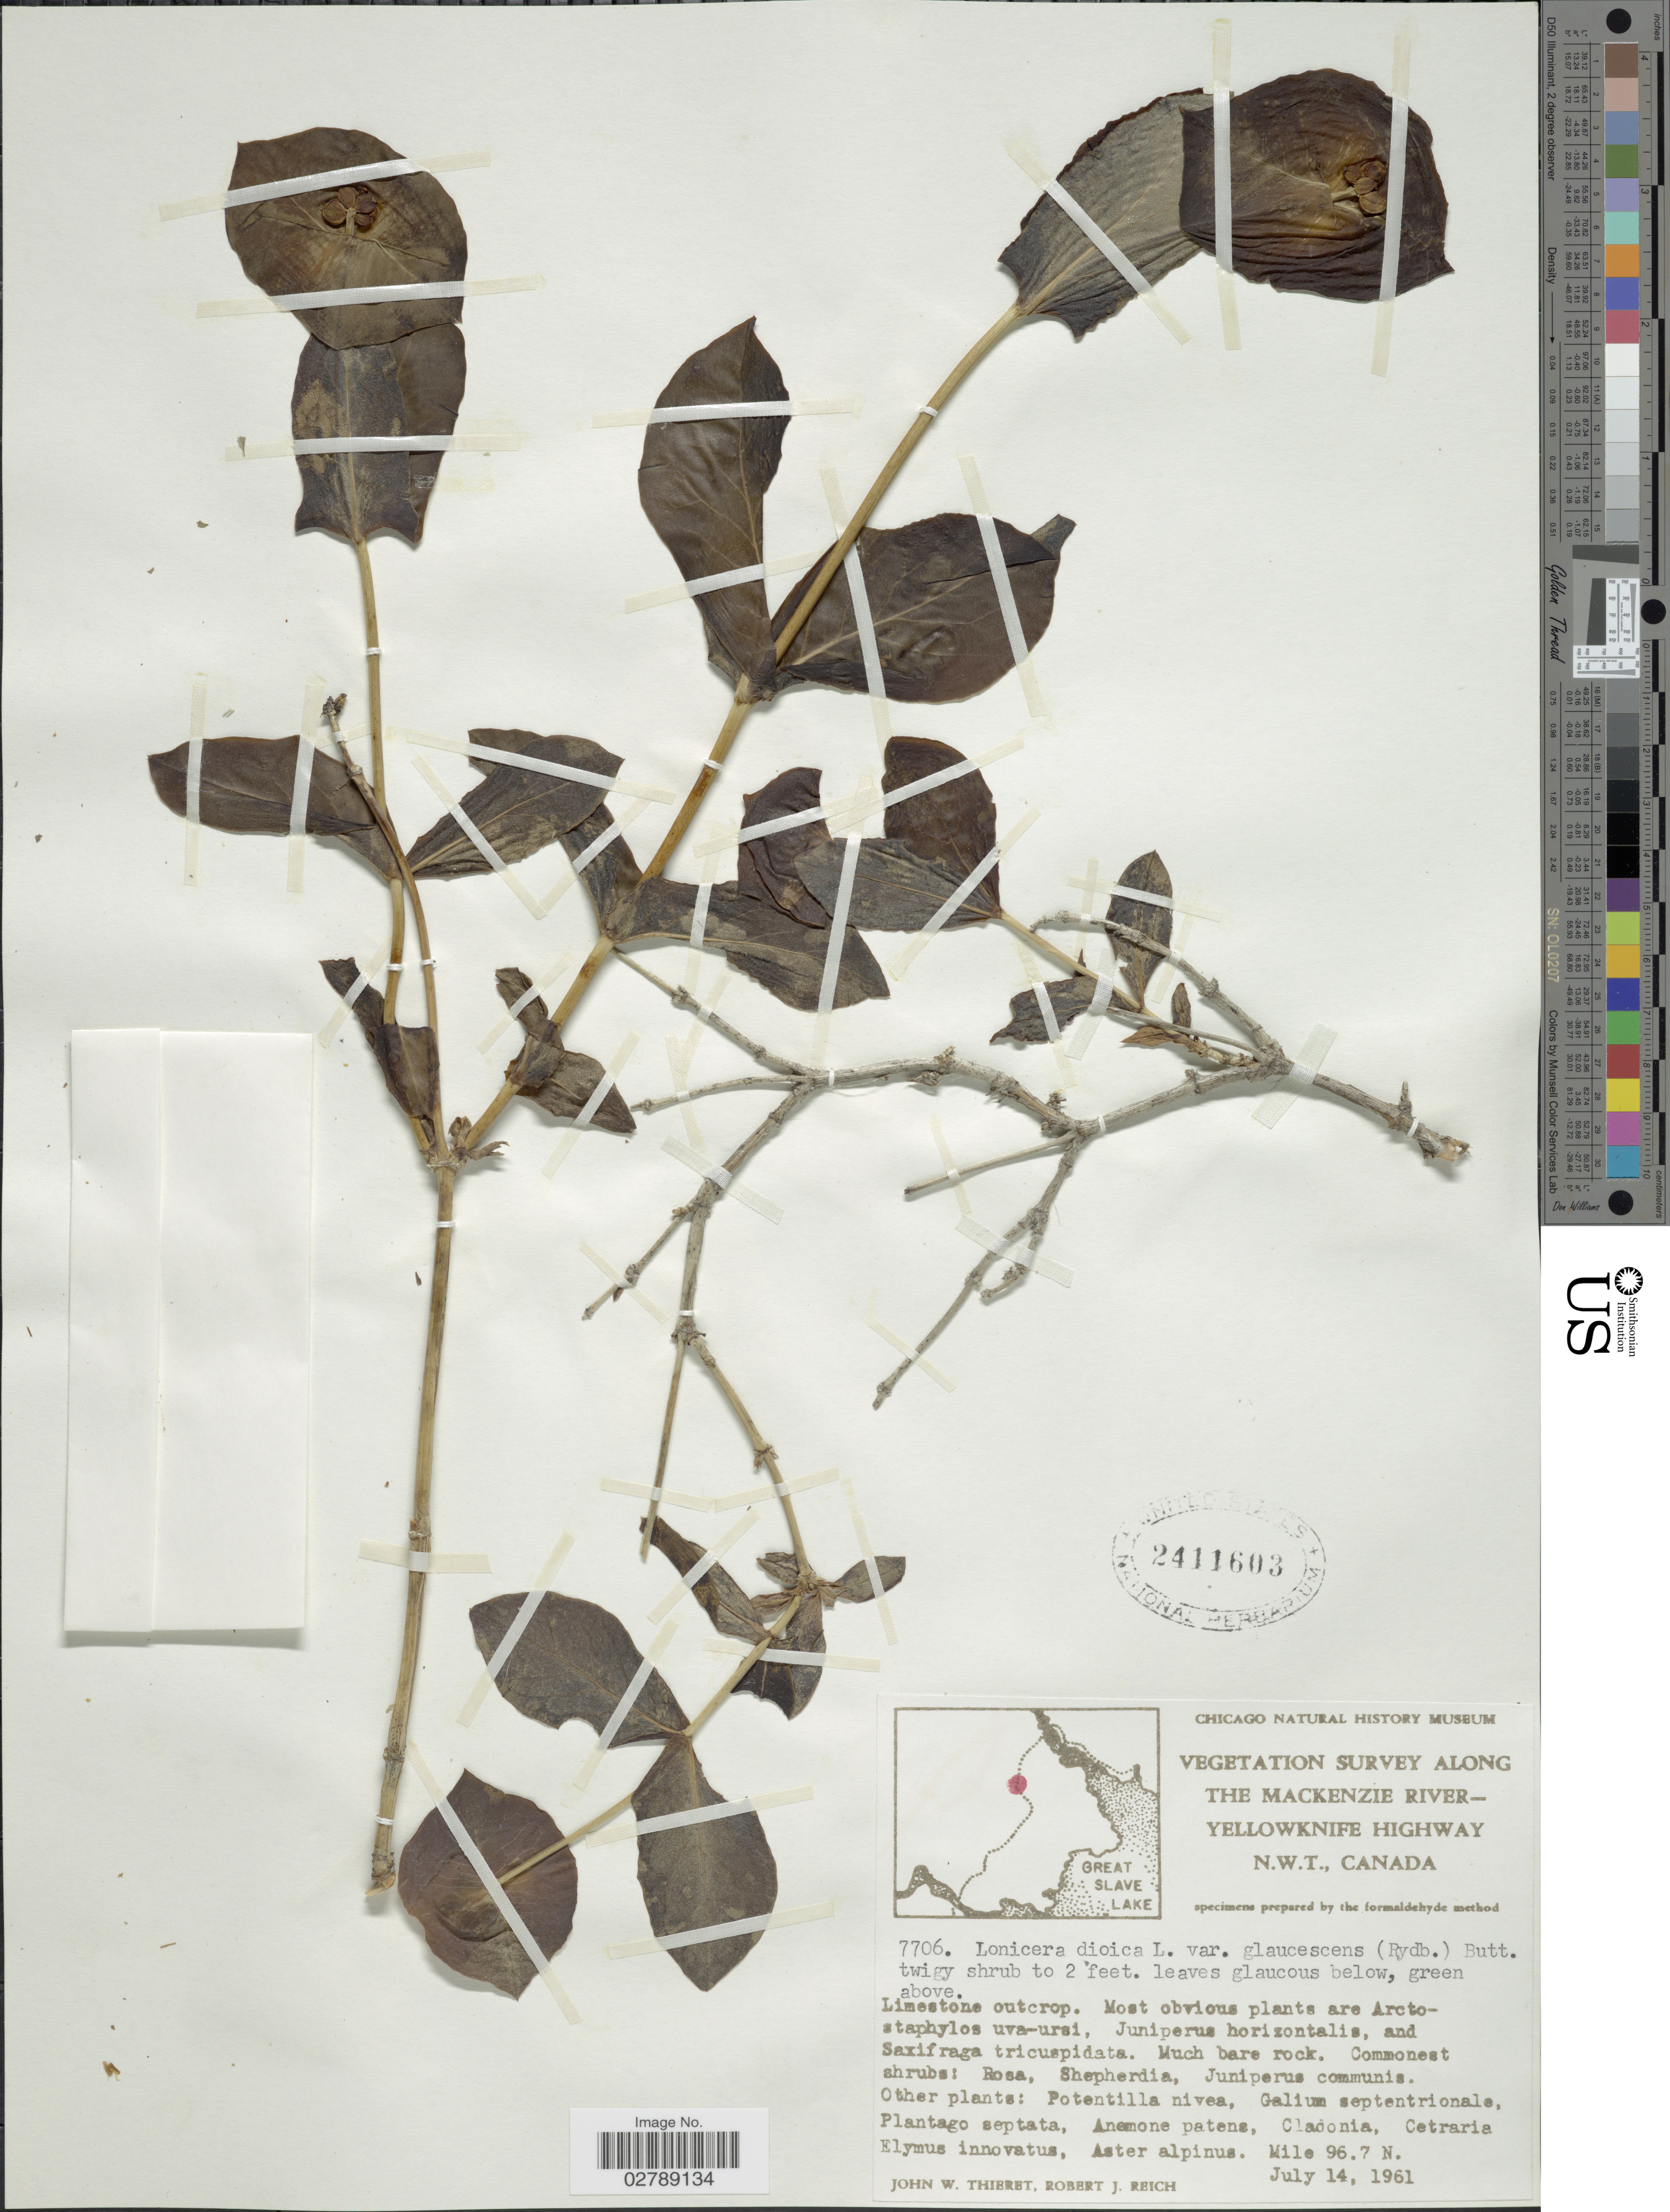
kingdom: Plantae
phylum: Tracheophyta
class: Magnoliopsida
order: Dipsacales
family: Caprifoliaceae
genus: Lonicera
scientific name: Lonicera dioica var. glaucescens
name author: (Rydb.) Butters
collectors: J. W. Thieret & R. Reich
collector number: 7706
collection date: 1961-07-14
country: Canada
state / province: Northwest Territories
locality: Along the Machenzie River - Yellowknife Highway N.W.T. Mile 96.7 N.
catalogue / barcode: US 2411603